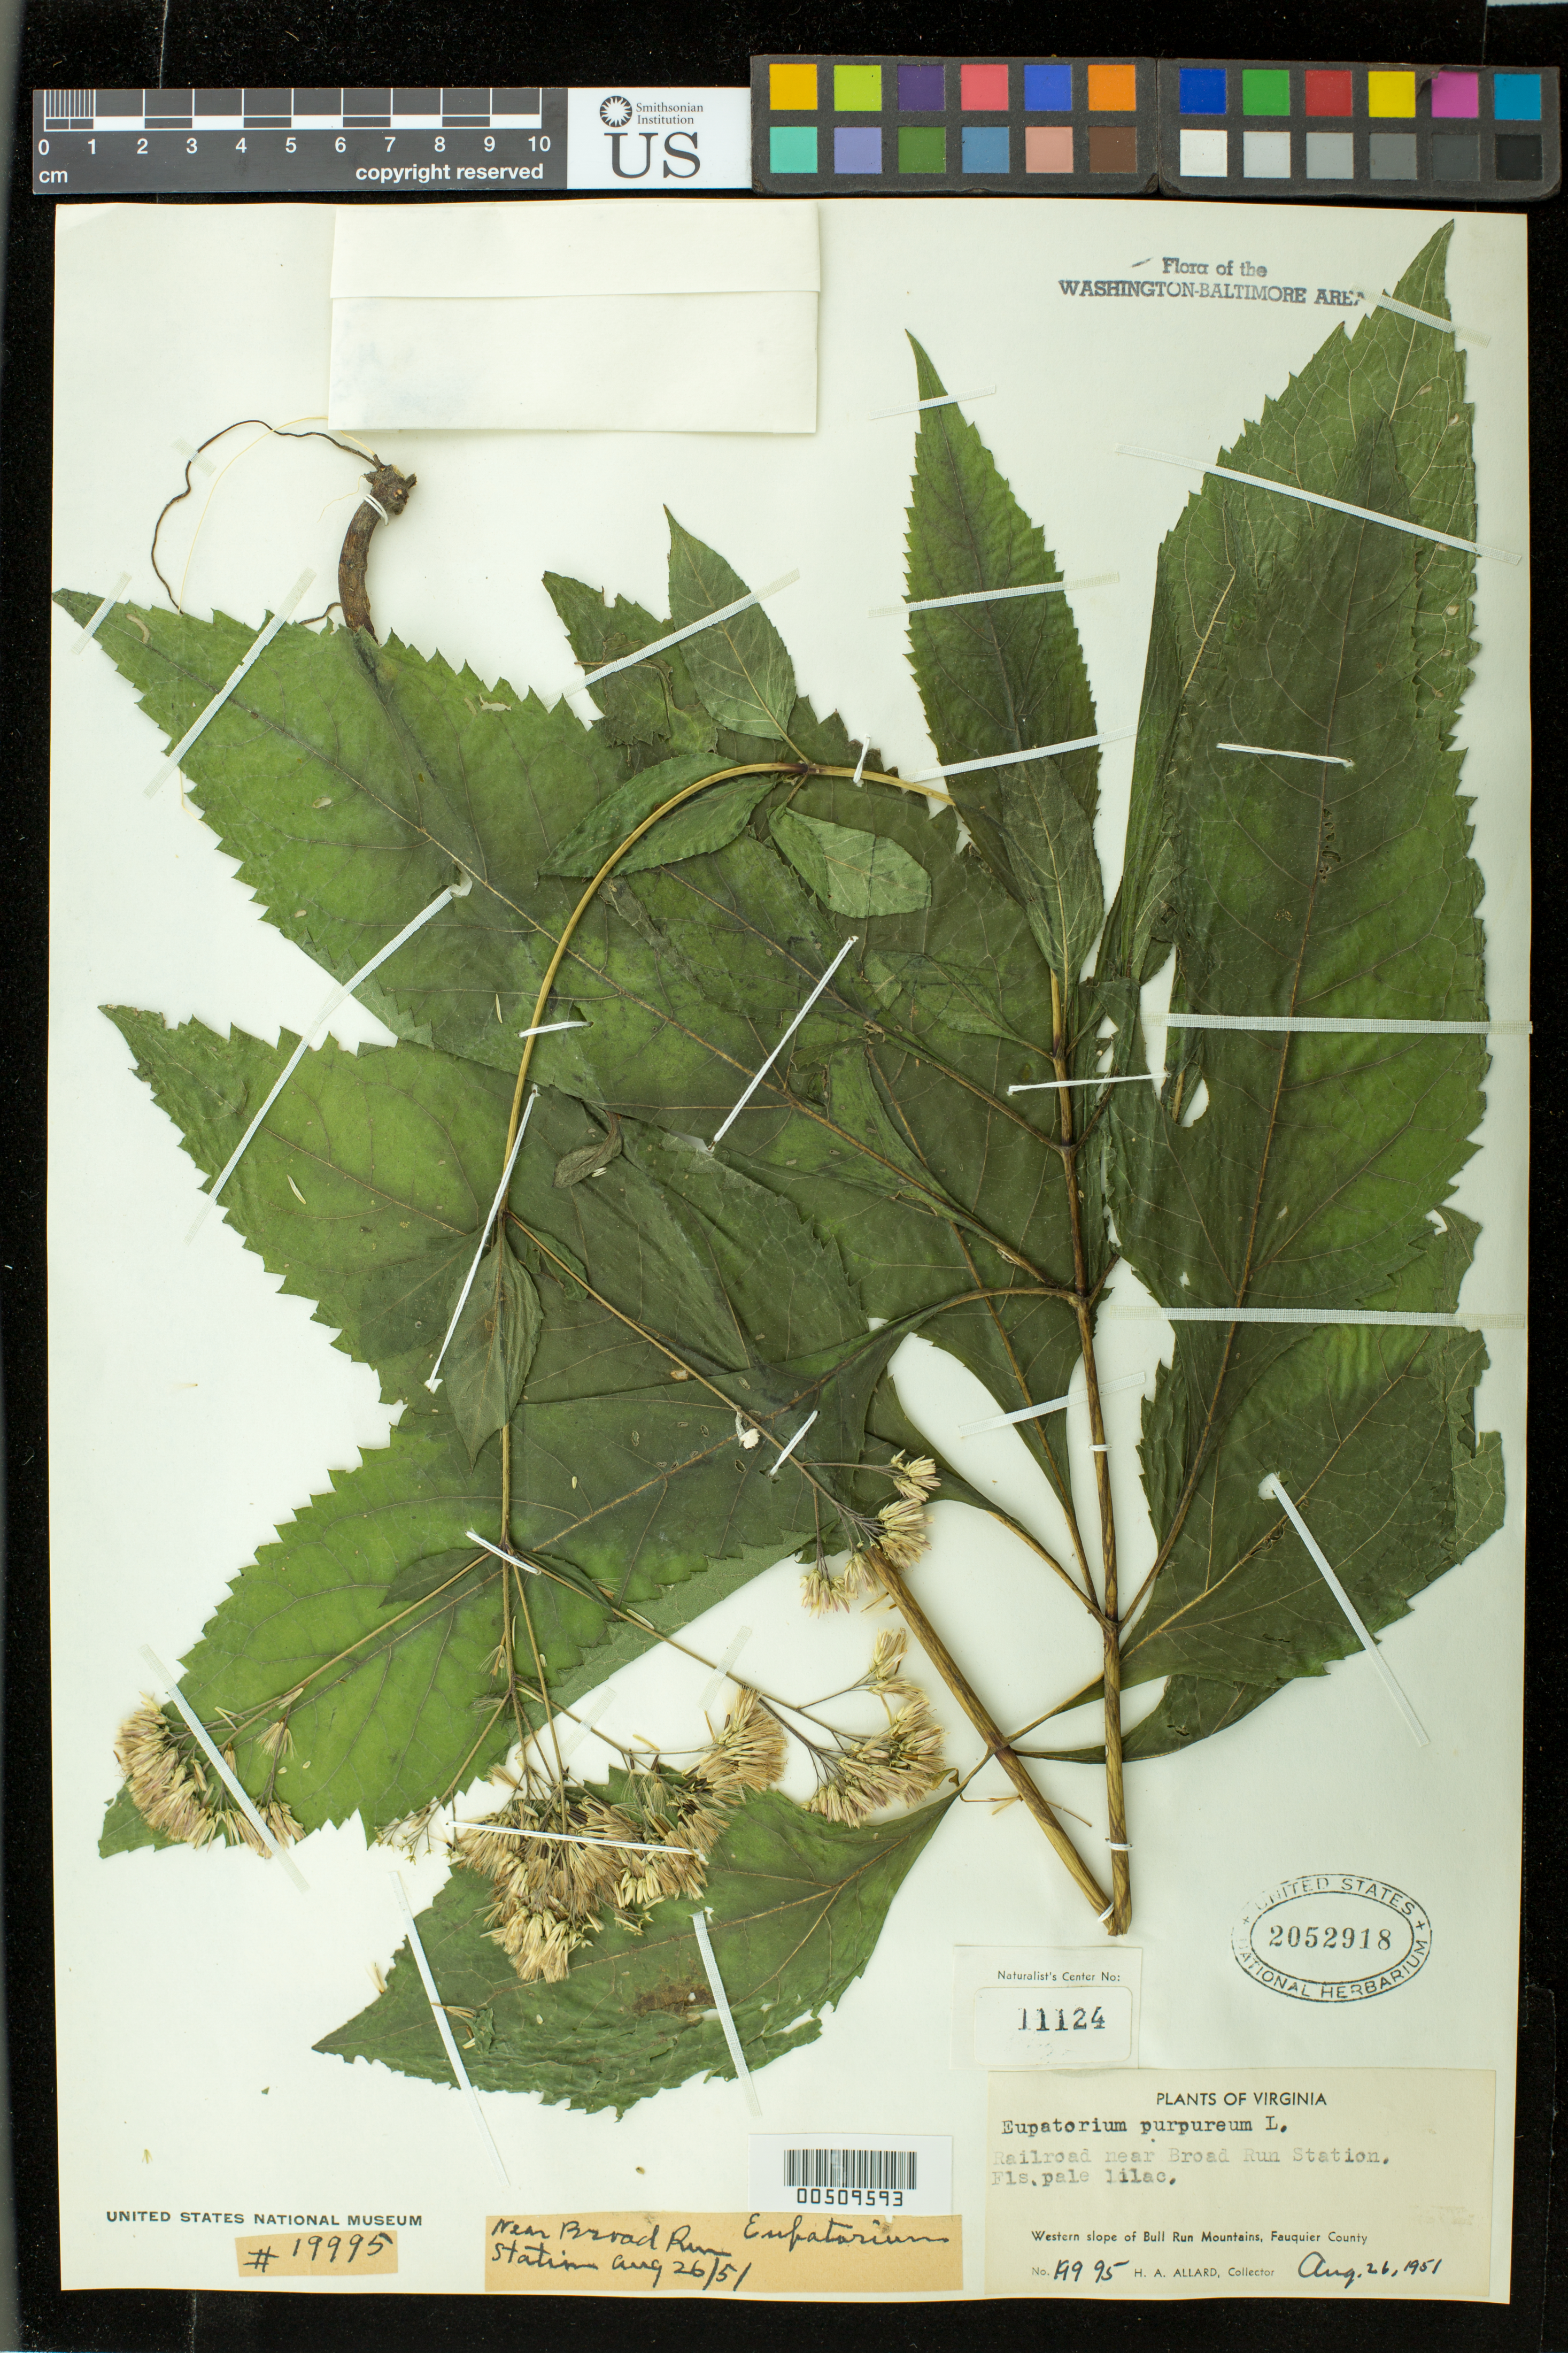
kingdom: Plantae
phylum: Tracheophyta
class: Magnoliopsida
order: Asterales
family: Asteraceae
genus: Eupatorium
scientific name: Eupatorium purpureum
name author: (L.) E.E. Lamont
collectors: H. A. Allard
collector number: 19995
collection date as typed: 26 Aug 1951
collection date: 1951-08-26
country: United States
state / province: Virginia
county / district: Fauquier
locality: Bull Run Mts., Broad Run Station Bull Run Mts.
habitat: railroad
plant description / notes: Specimens returned from Naturalist Center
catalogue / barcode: US 2052918